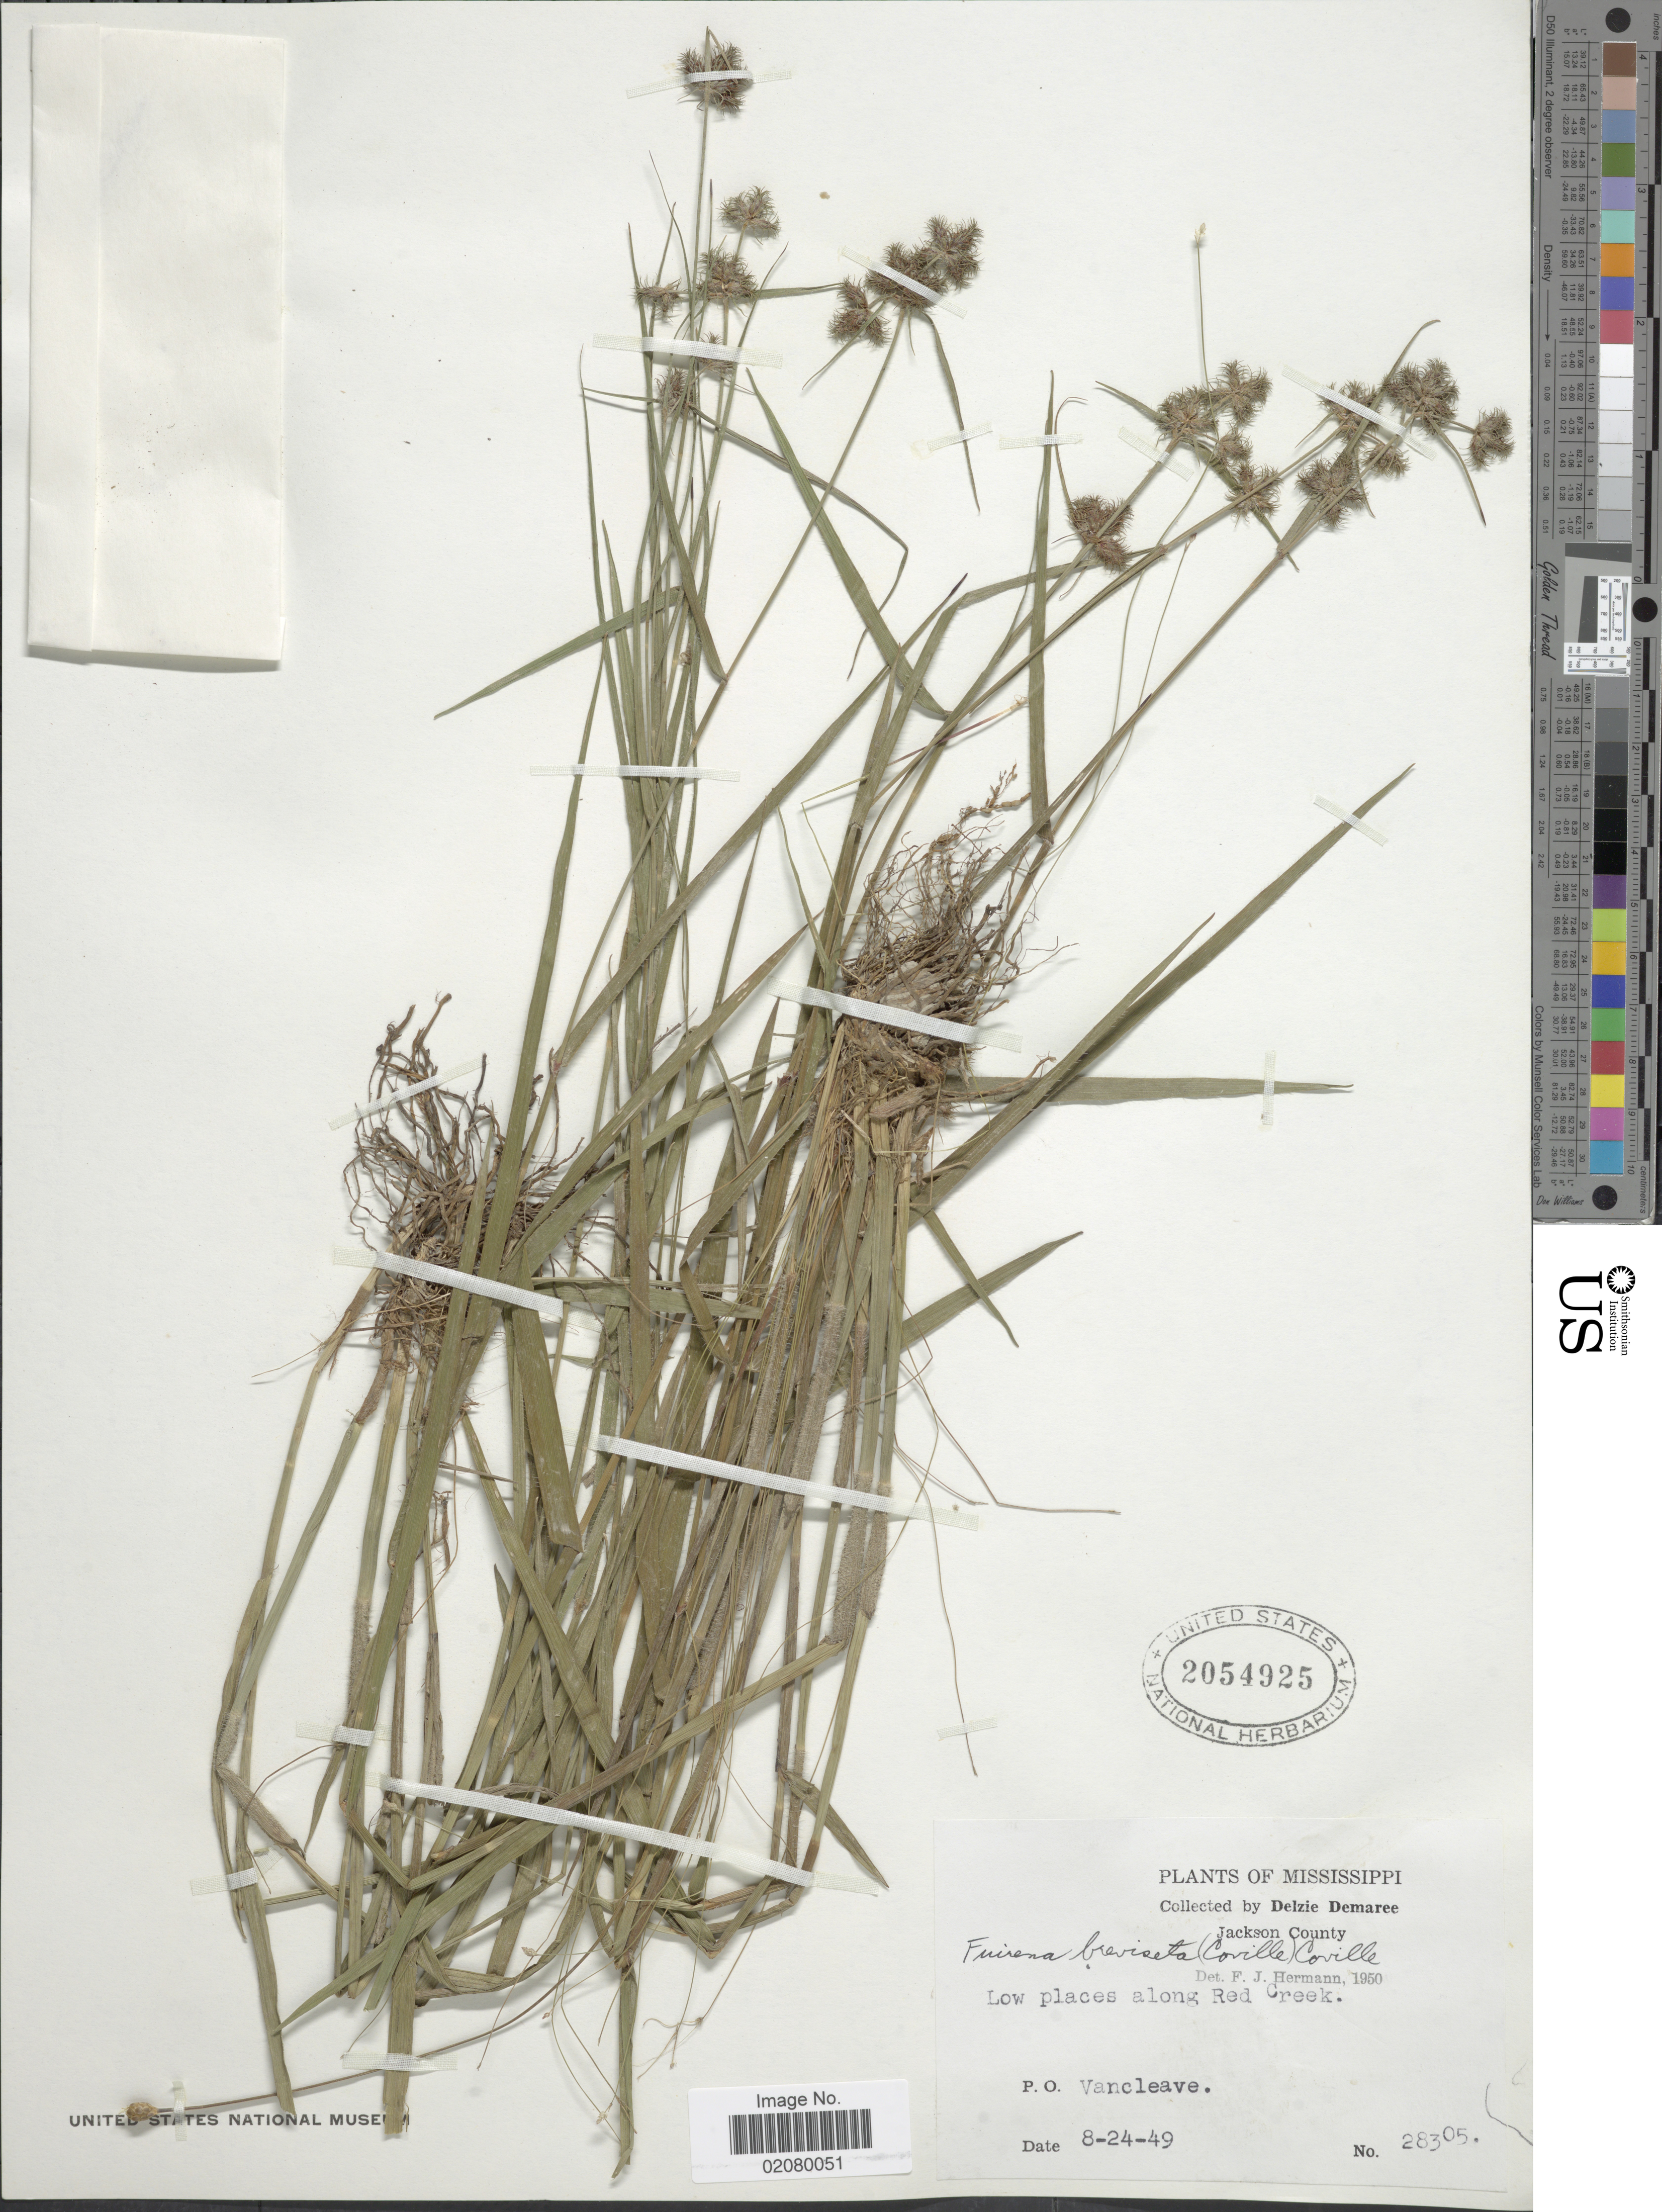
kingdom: Plantae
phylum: Tracheophyta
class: Liliopsida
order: Poales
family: Cyperaceae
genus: Fuirena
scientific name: Fuirena squarrosa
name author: Michx.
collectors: D. Demaree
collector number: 28305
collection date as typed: Transcribed d/m/y: 24/8/49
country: United States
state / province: Mississippi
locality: Jackson County. P.O. Vancleave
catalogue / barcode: US 2054925